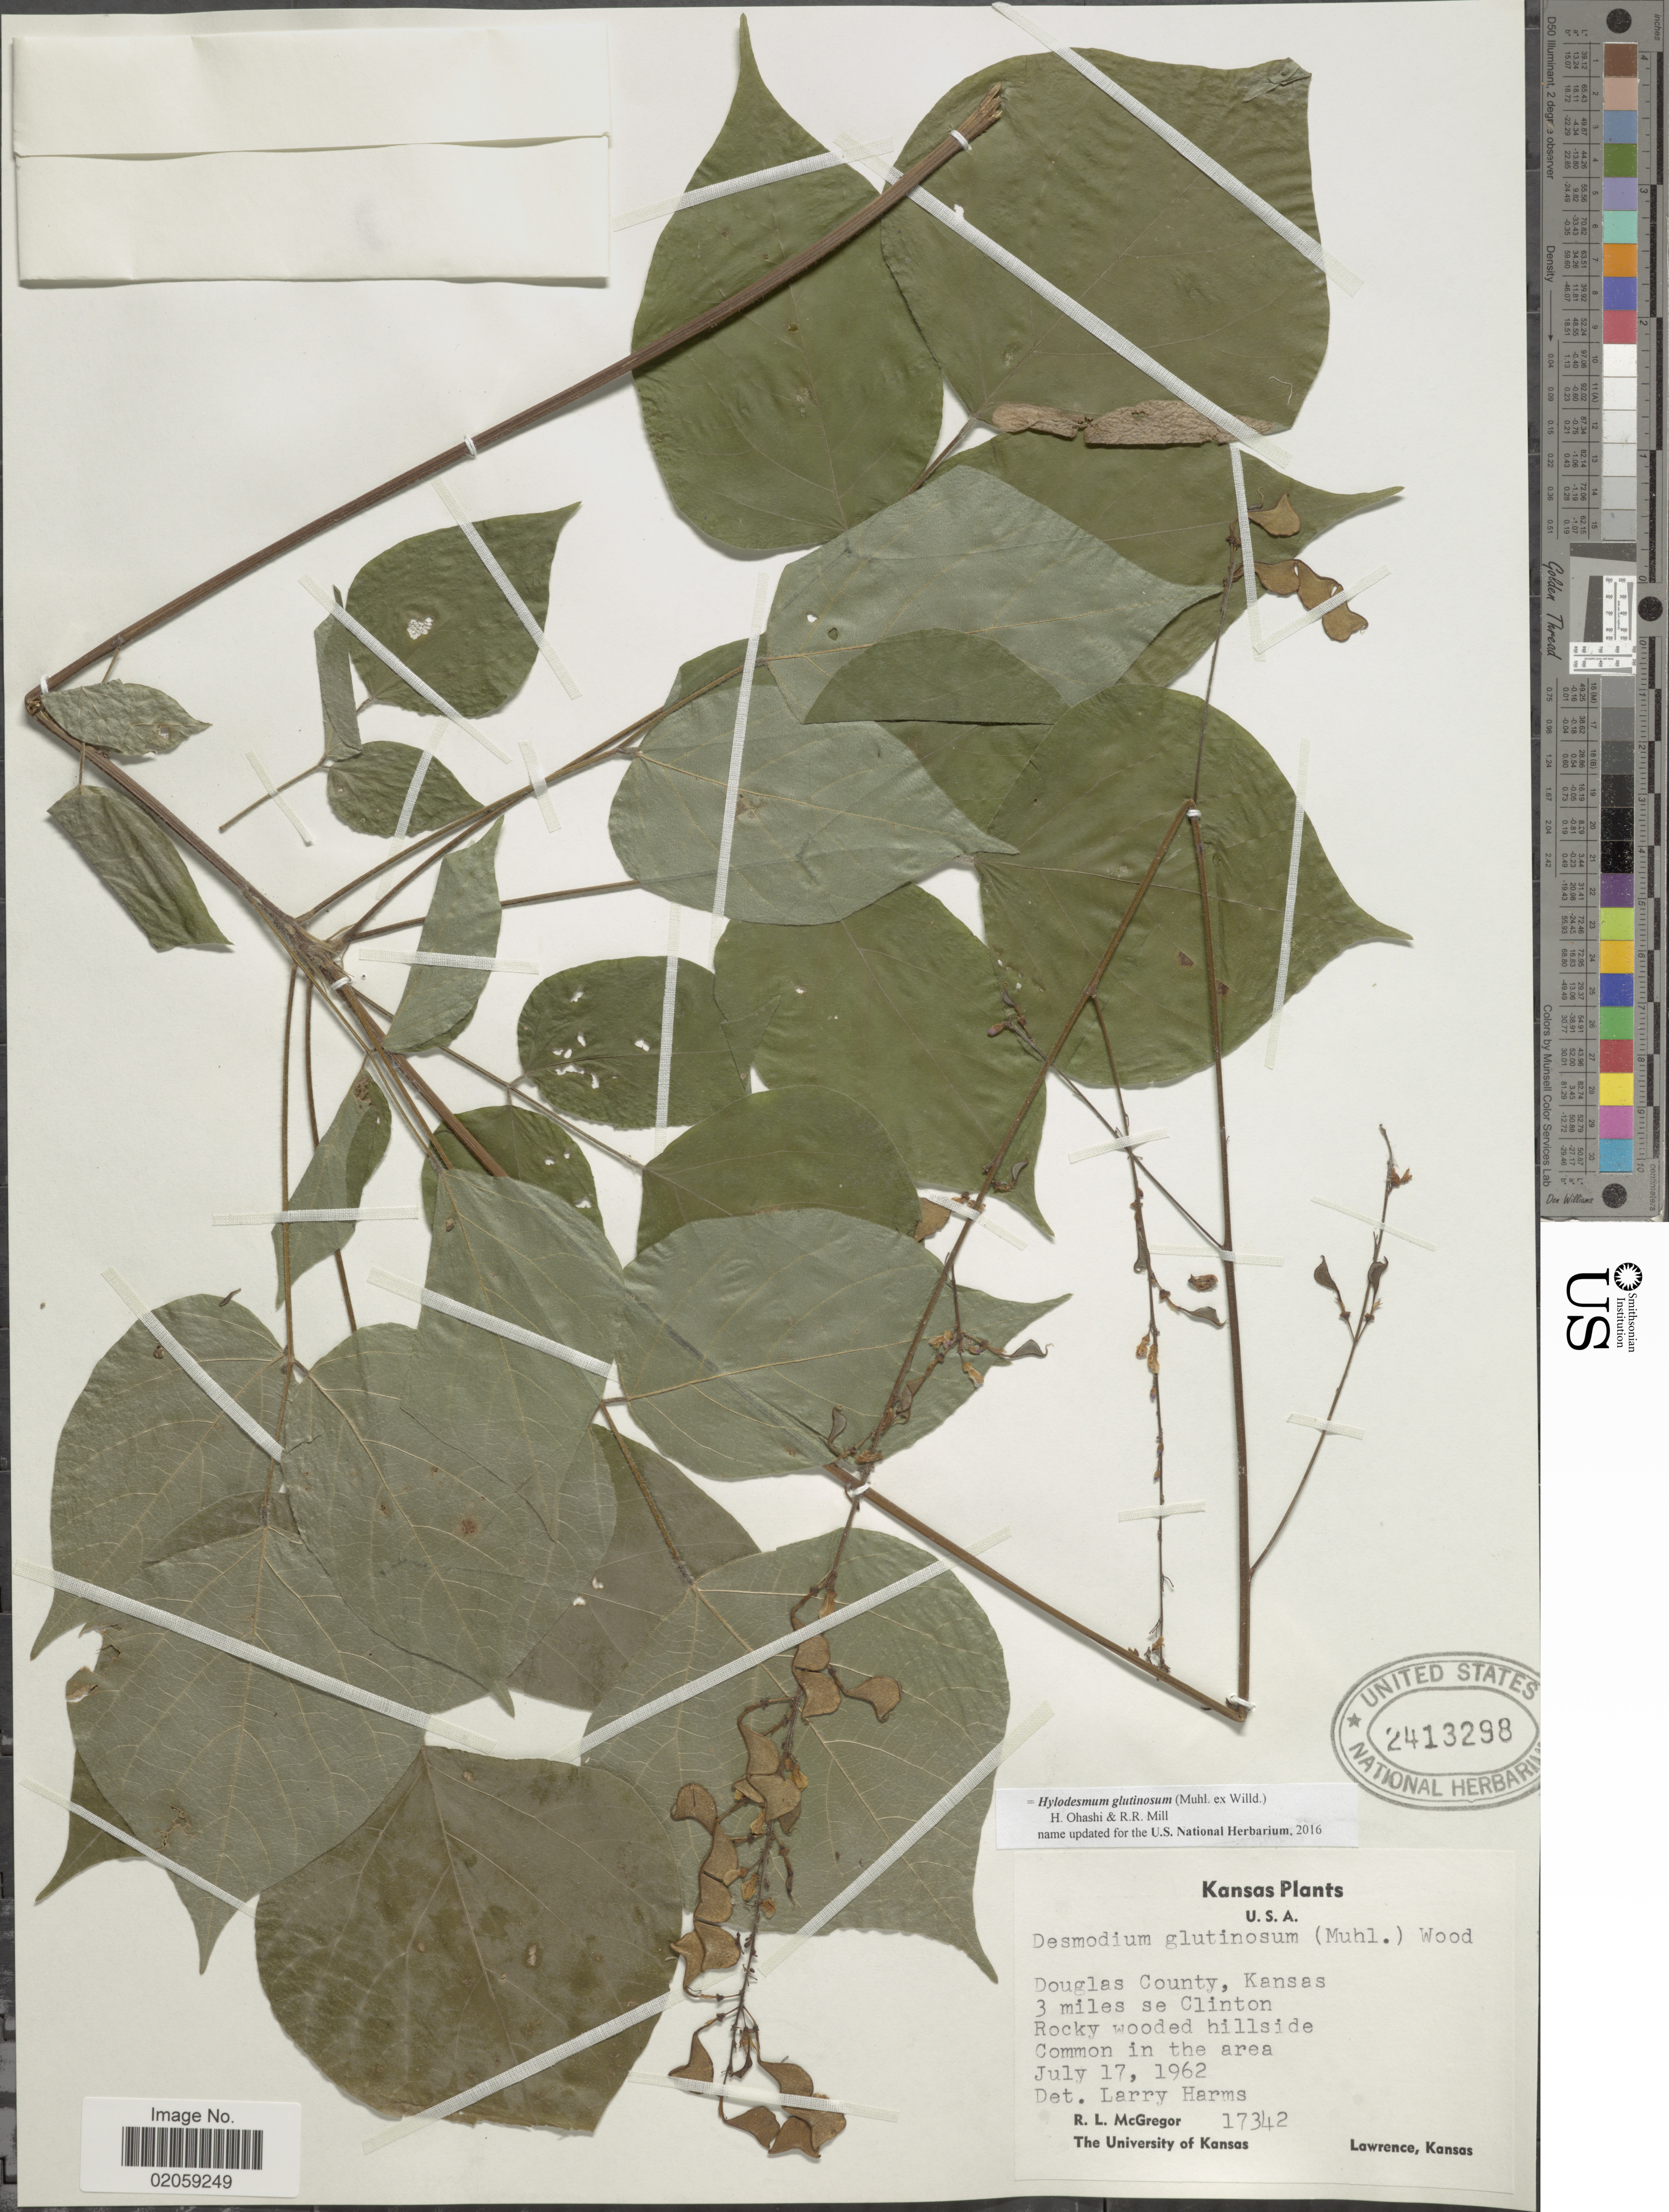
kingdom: Plantae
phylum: Tracheophyta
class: Magnoliopsida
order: Fabales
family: Fabaceae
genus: Hylodesmum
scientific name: Hylodesmum glutinosum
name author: (Muhl. ex Willd.) H. Ohashi & R.R. Mill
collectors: R. McGregor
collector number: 17342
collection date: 1962-07-17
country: United States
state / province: Kansas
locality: U.S.A., Douglas County, 3 miles se Clinton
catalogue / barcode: US 2413298